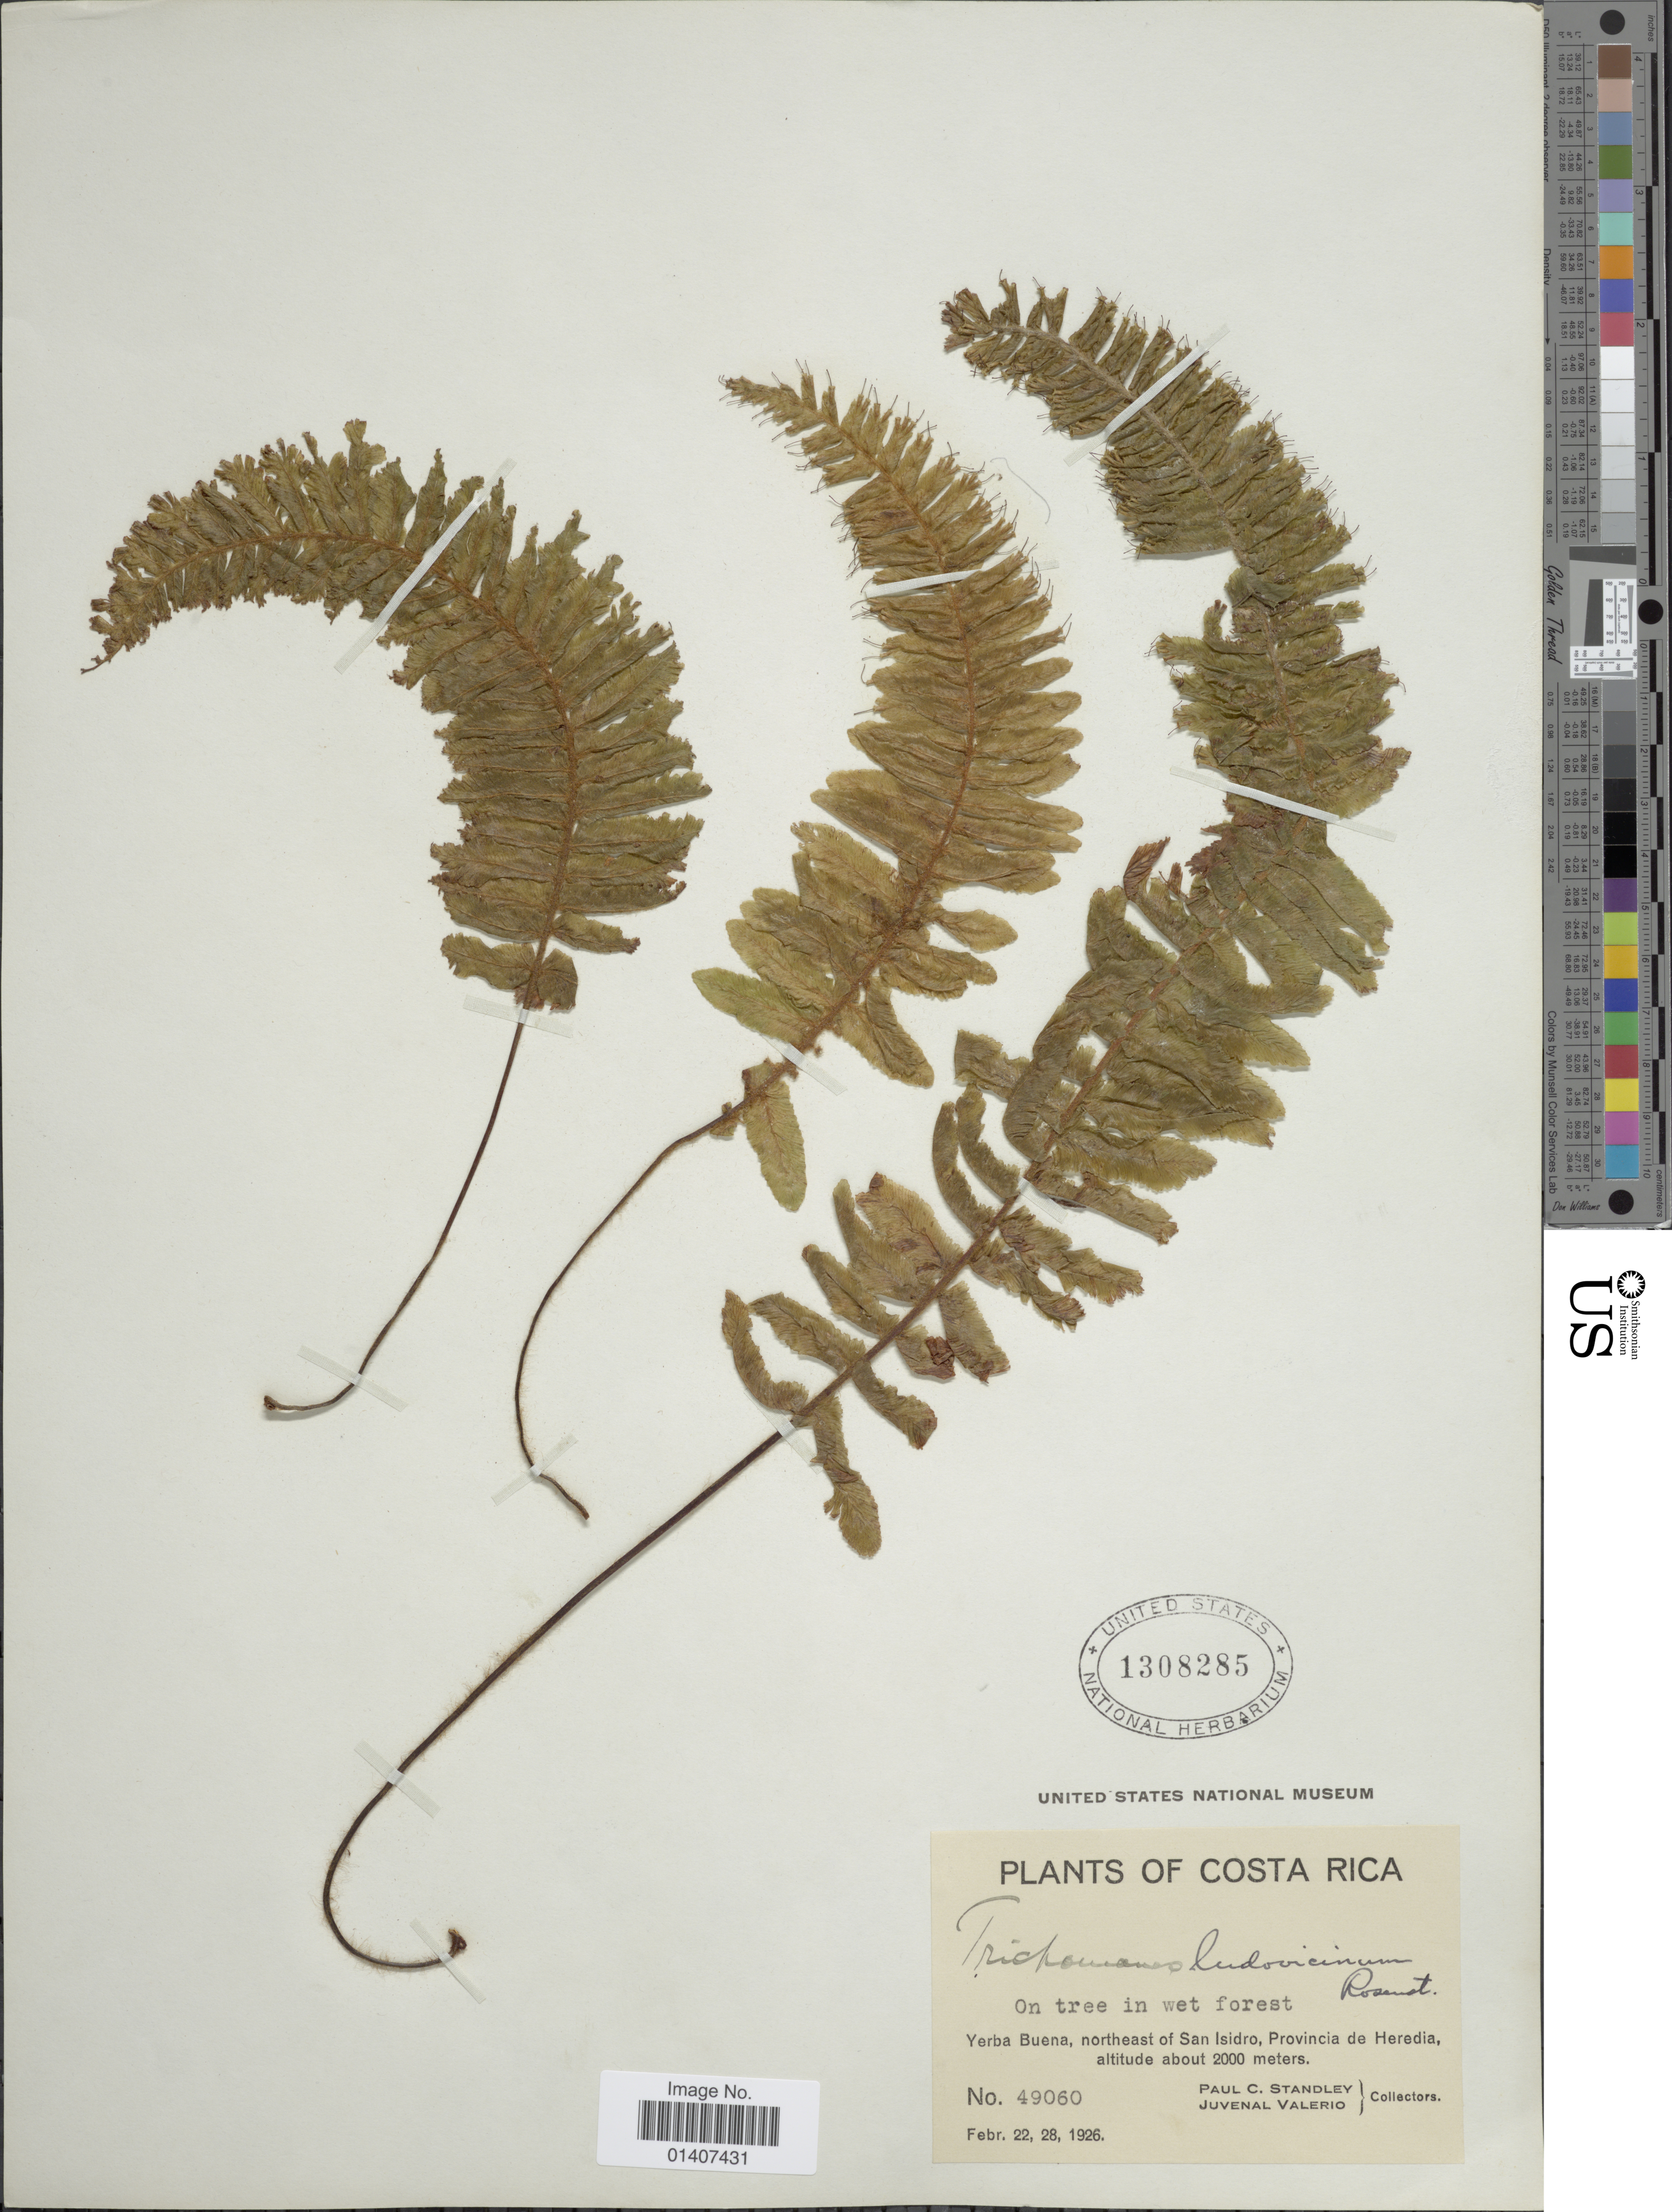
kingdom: Plantae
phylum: Tracheophyta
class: Polypodiopsida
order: Hymenophyllales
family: Hymenophyllaceae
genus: Trichomanes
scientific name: Trichomanes ludovicinum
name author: Rosenst.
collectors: P. C. Standley & J. Valerio R.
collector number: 49060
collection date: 1926-02-22/1926-02-28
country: Costa Rica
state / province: Heredia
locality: Yerba Buena, northeast of San Isidro, Provincia de Heredia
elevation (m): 2000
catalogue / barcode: US 1308285